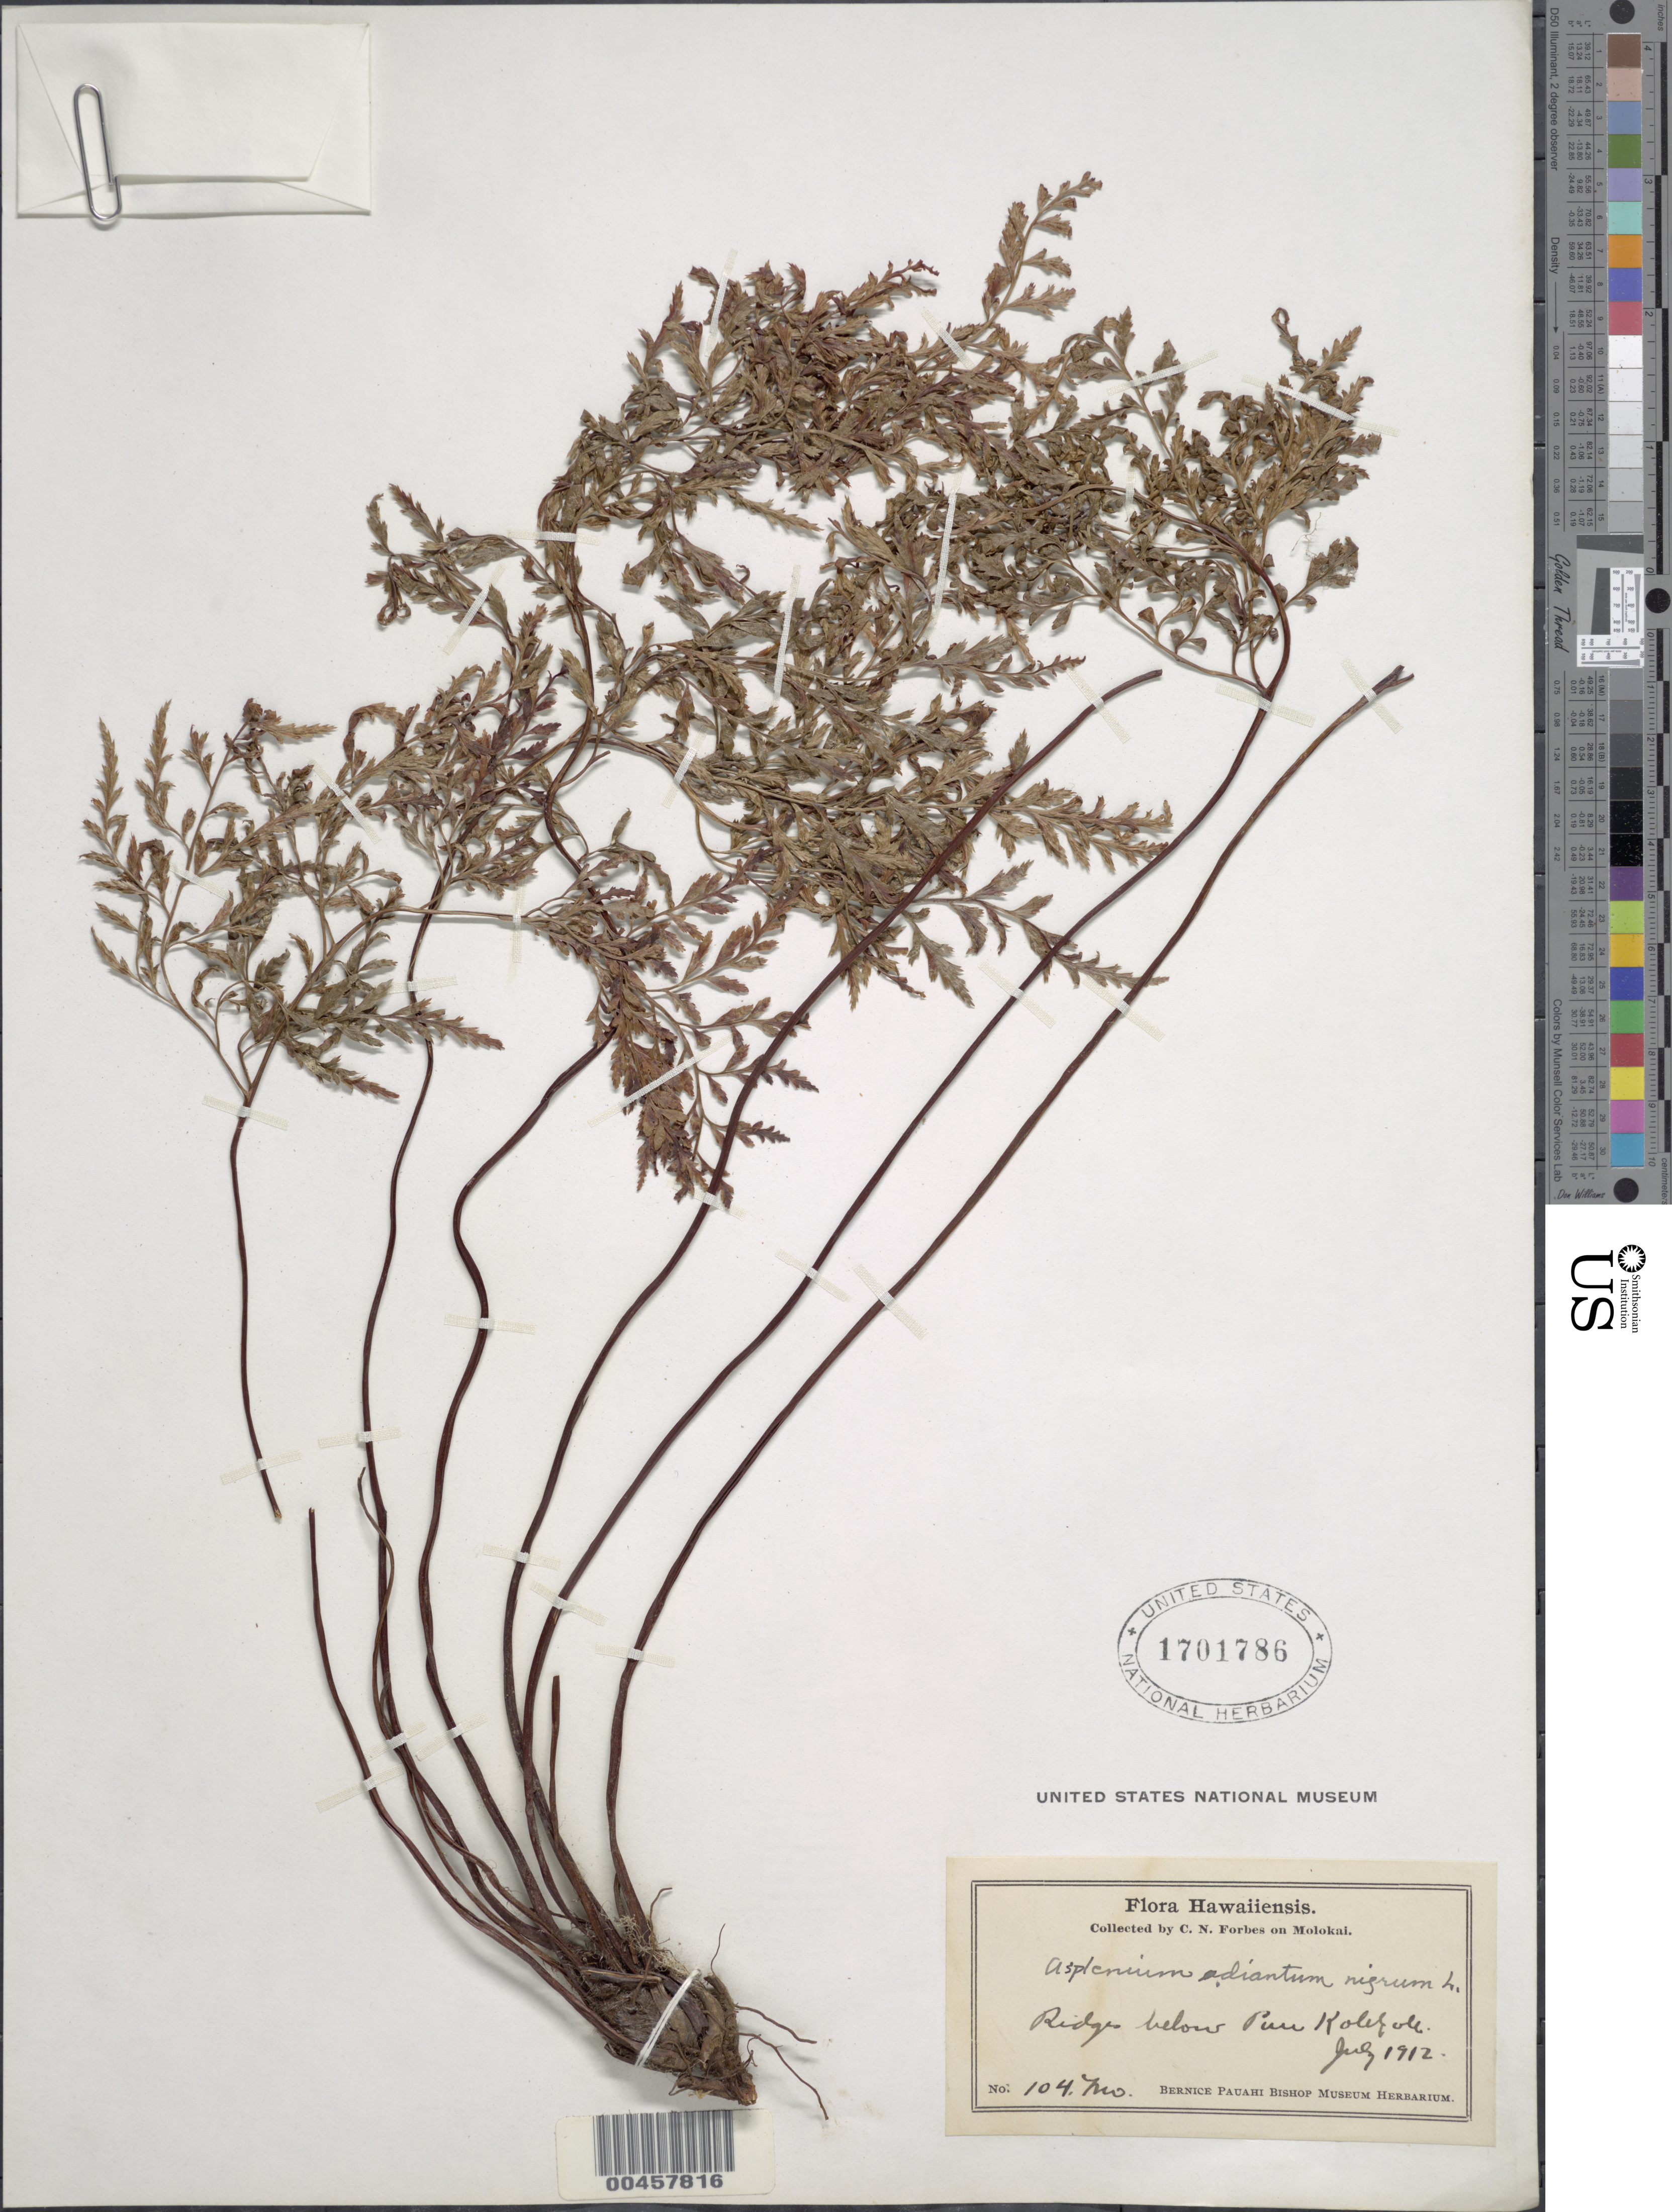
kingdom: Plantae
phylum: Tracheophyta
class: Polypodiopsida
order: Polypodiales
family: Aspleniaceae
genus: Asplenium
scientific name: Asplenium adiantum-nigrum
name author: L.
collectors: C. N. Forbes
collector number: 104.Mo.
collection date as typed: Jul 1912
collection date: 1912-07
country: United States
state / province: Hawaii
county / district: Maui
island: Moloka'i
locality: Ridges below Puu Kolekole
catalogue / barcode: US 1701786